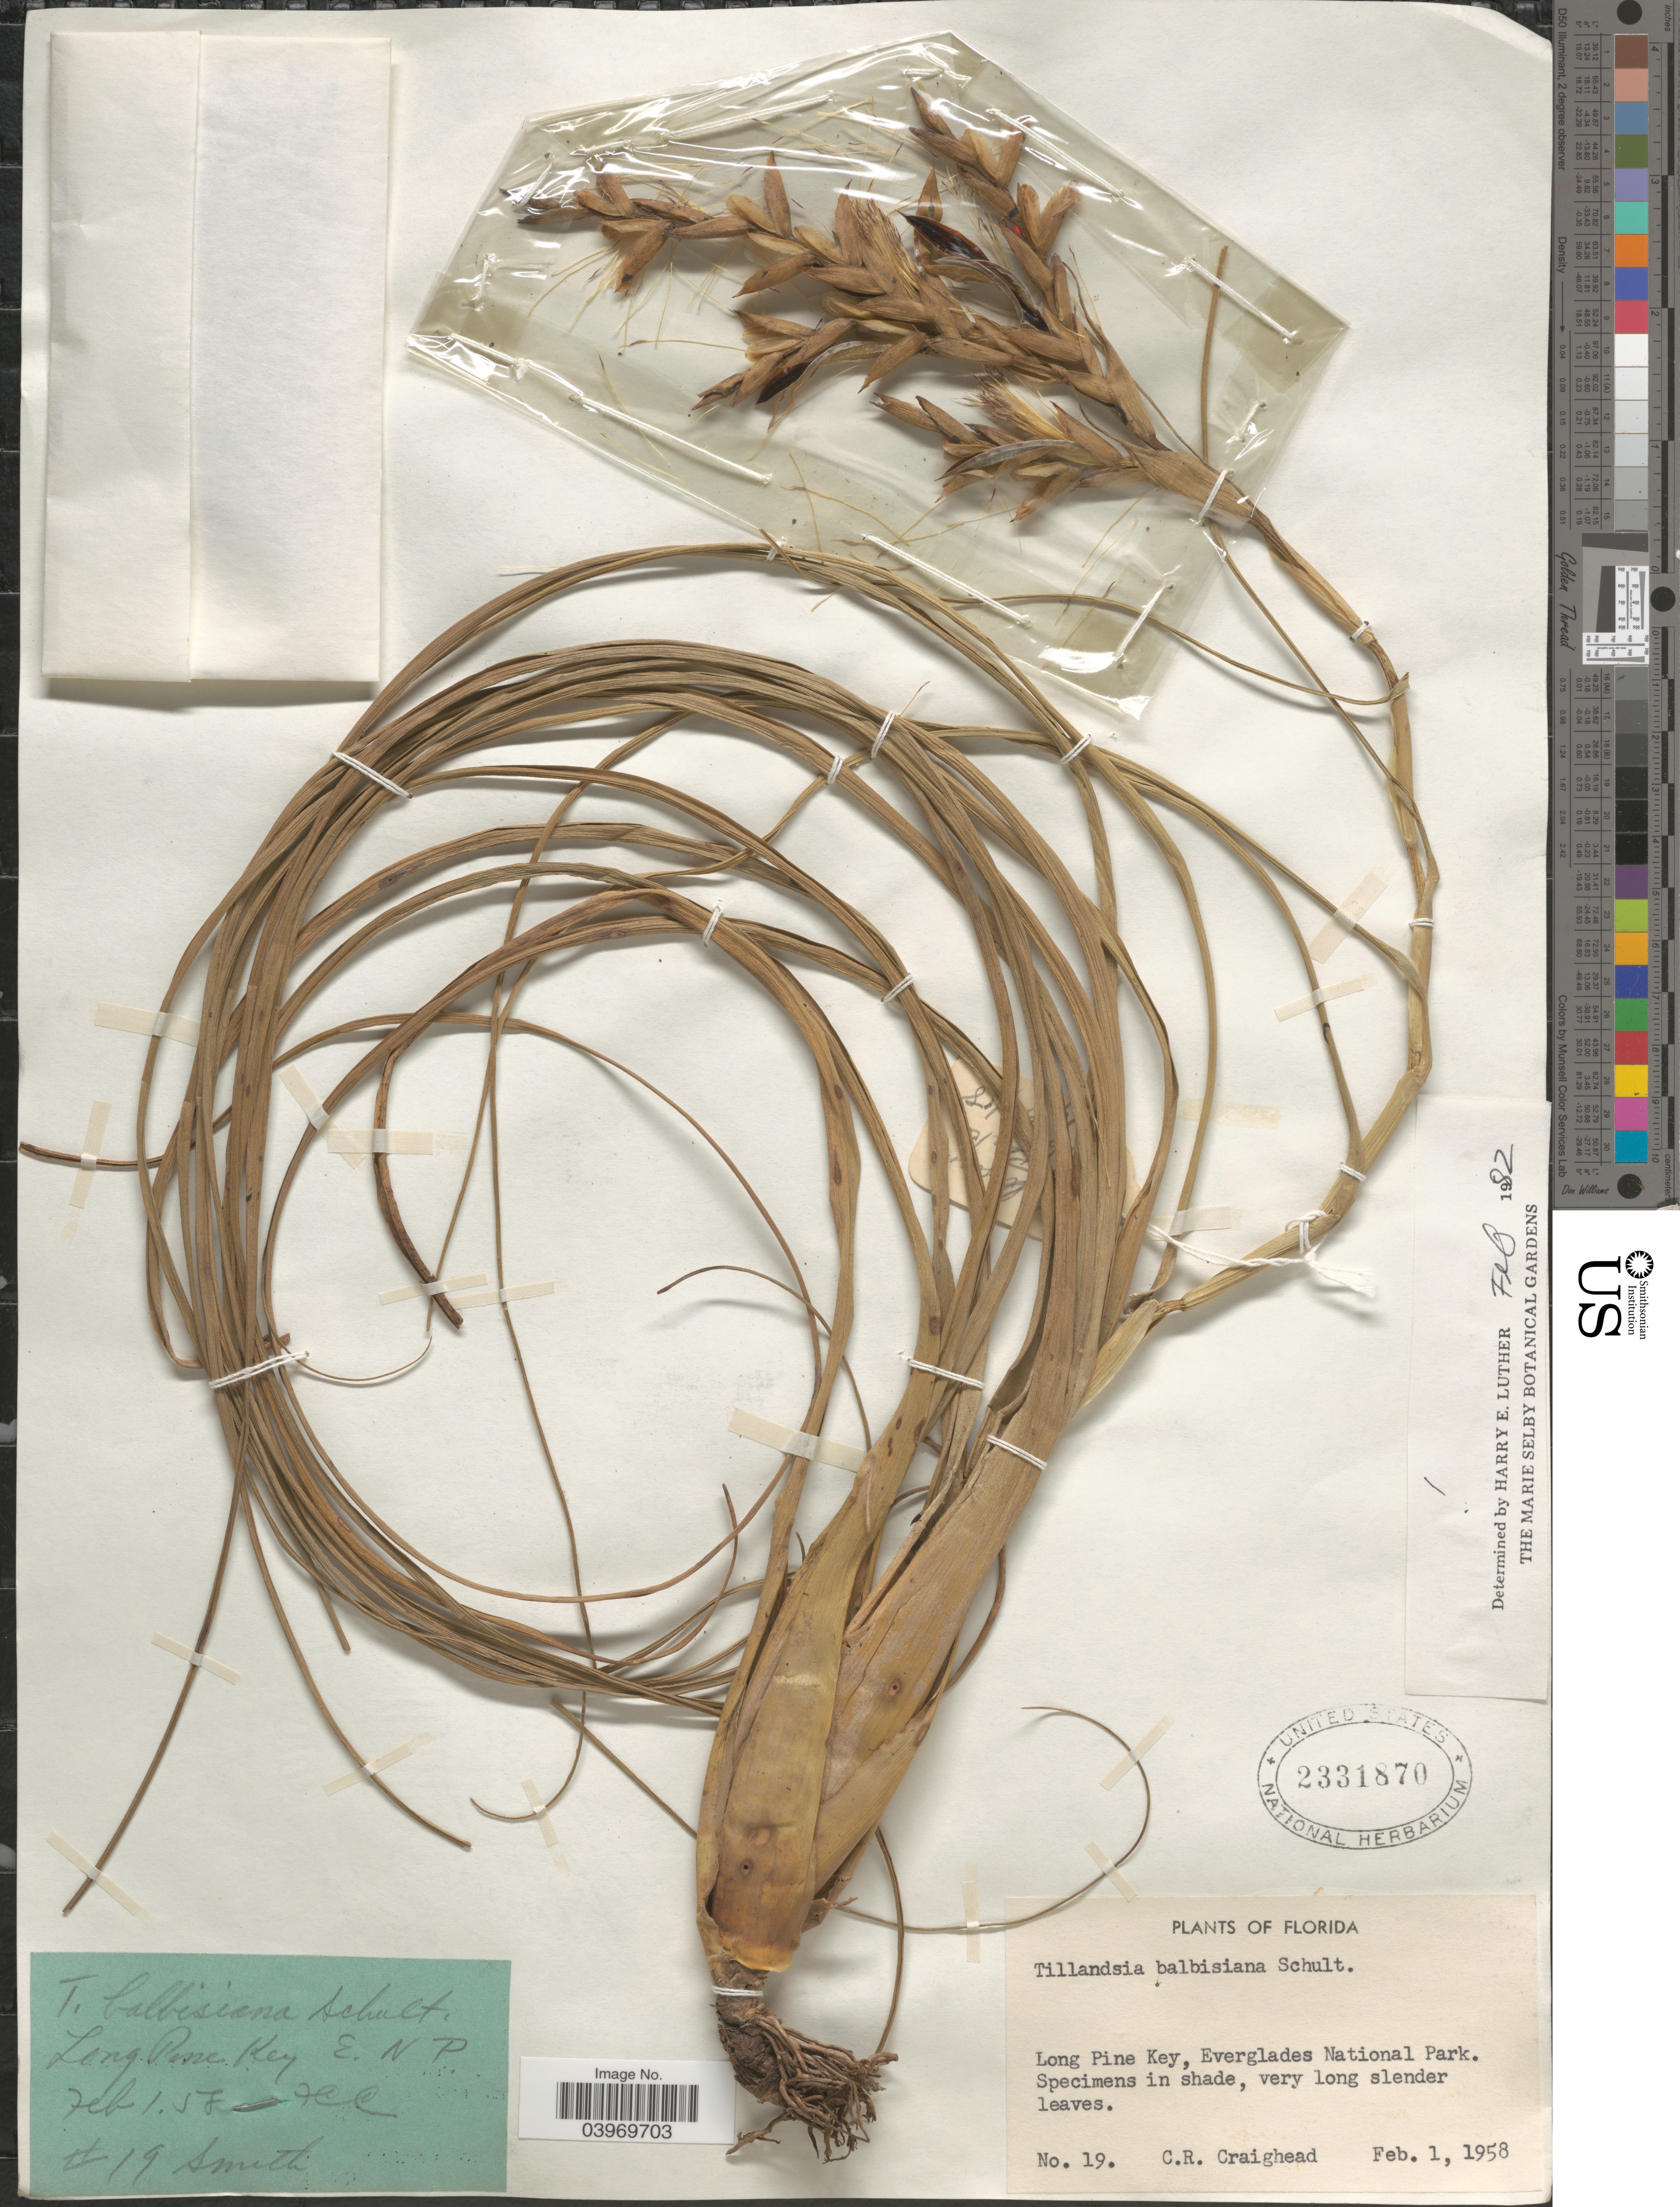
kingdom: Plantae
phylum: Tracheophyta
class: Liliopsida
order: Poales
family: Bromeliaceae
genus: Tillandsia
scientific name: Tillandsia balbisiana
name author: Schult. f.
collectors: C. Craighead & -- Smith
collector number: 19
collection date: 1958-02-01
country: United States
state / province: Florida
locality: Long Pine Key, Everglades National Park.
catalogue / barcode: US 2331870